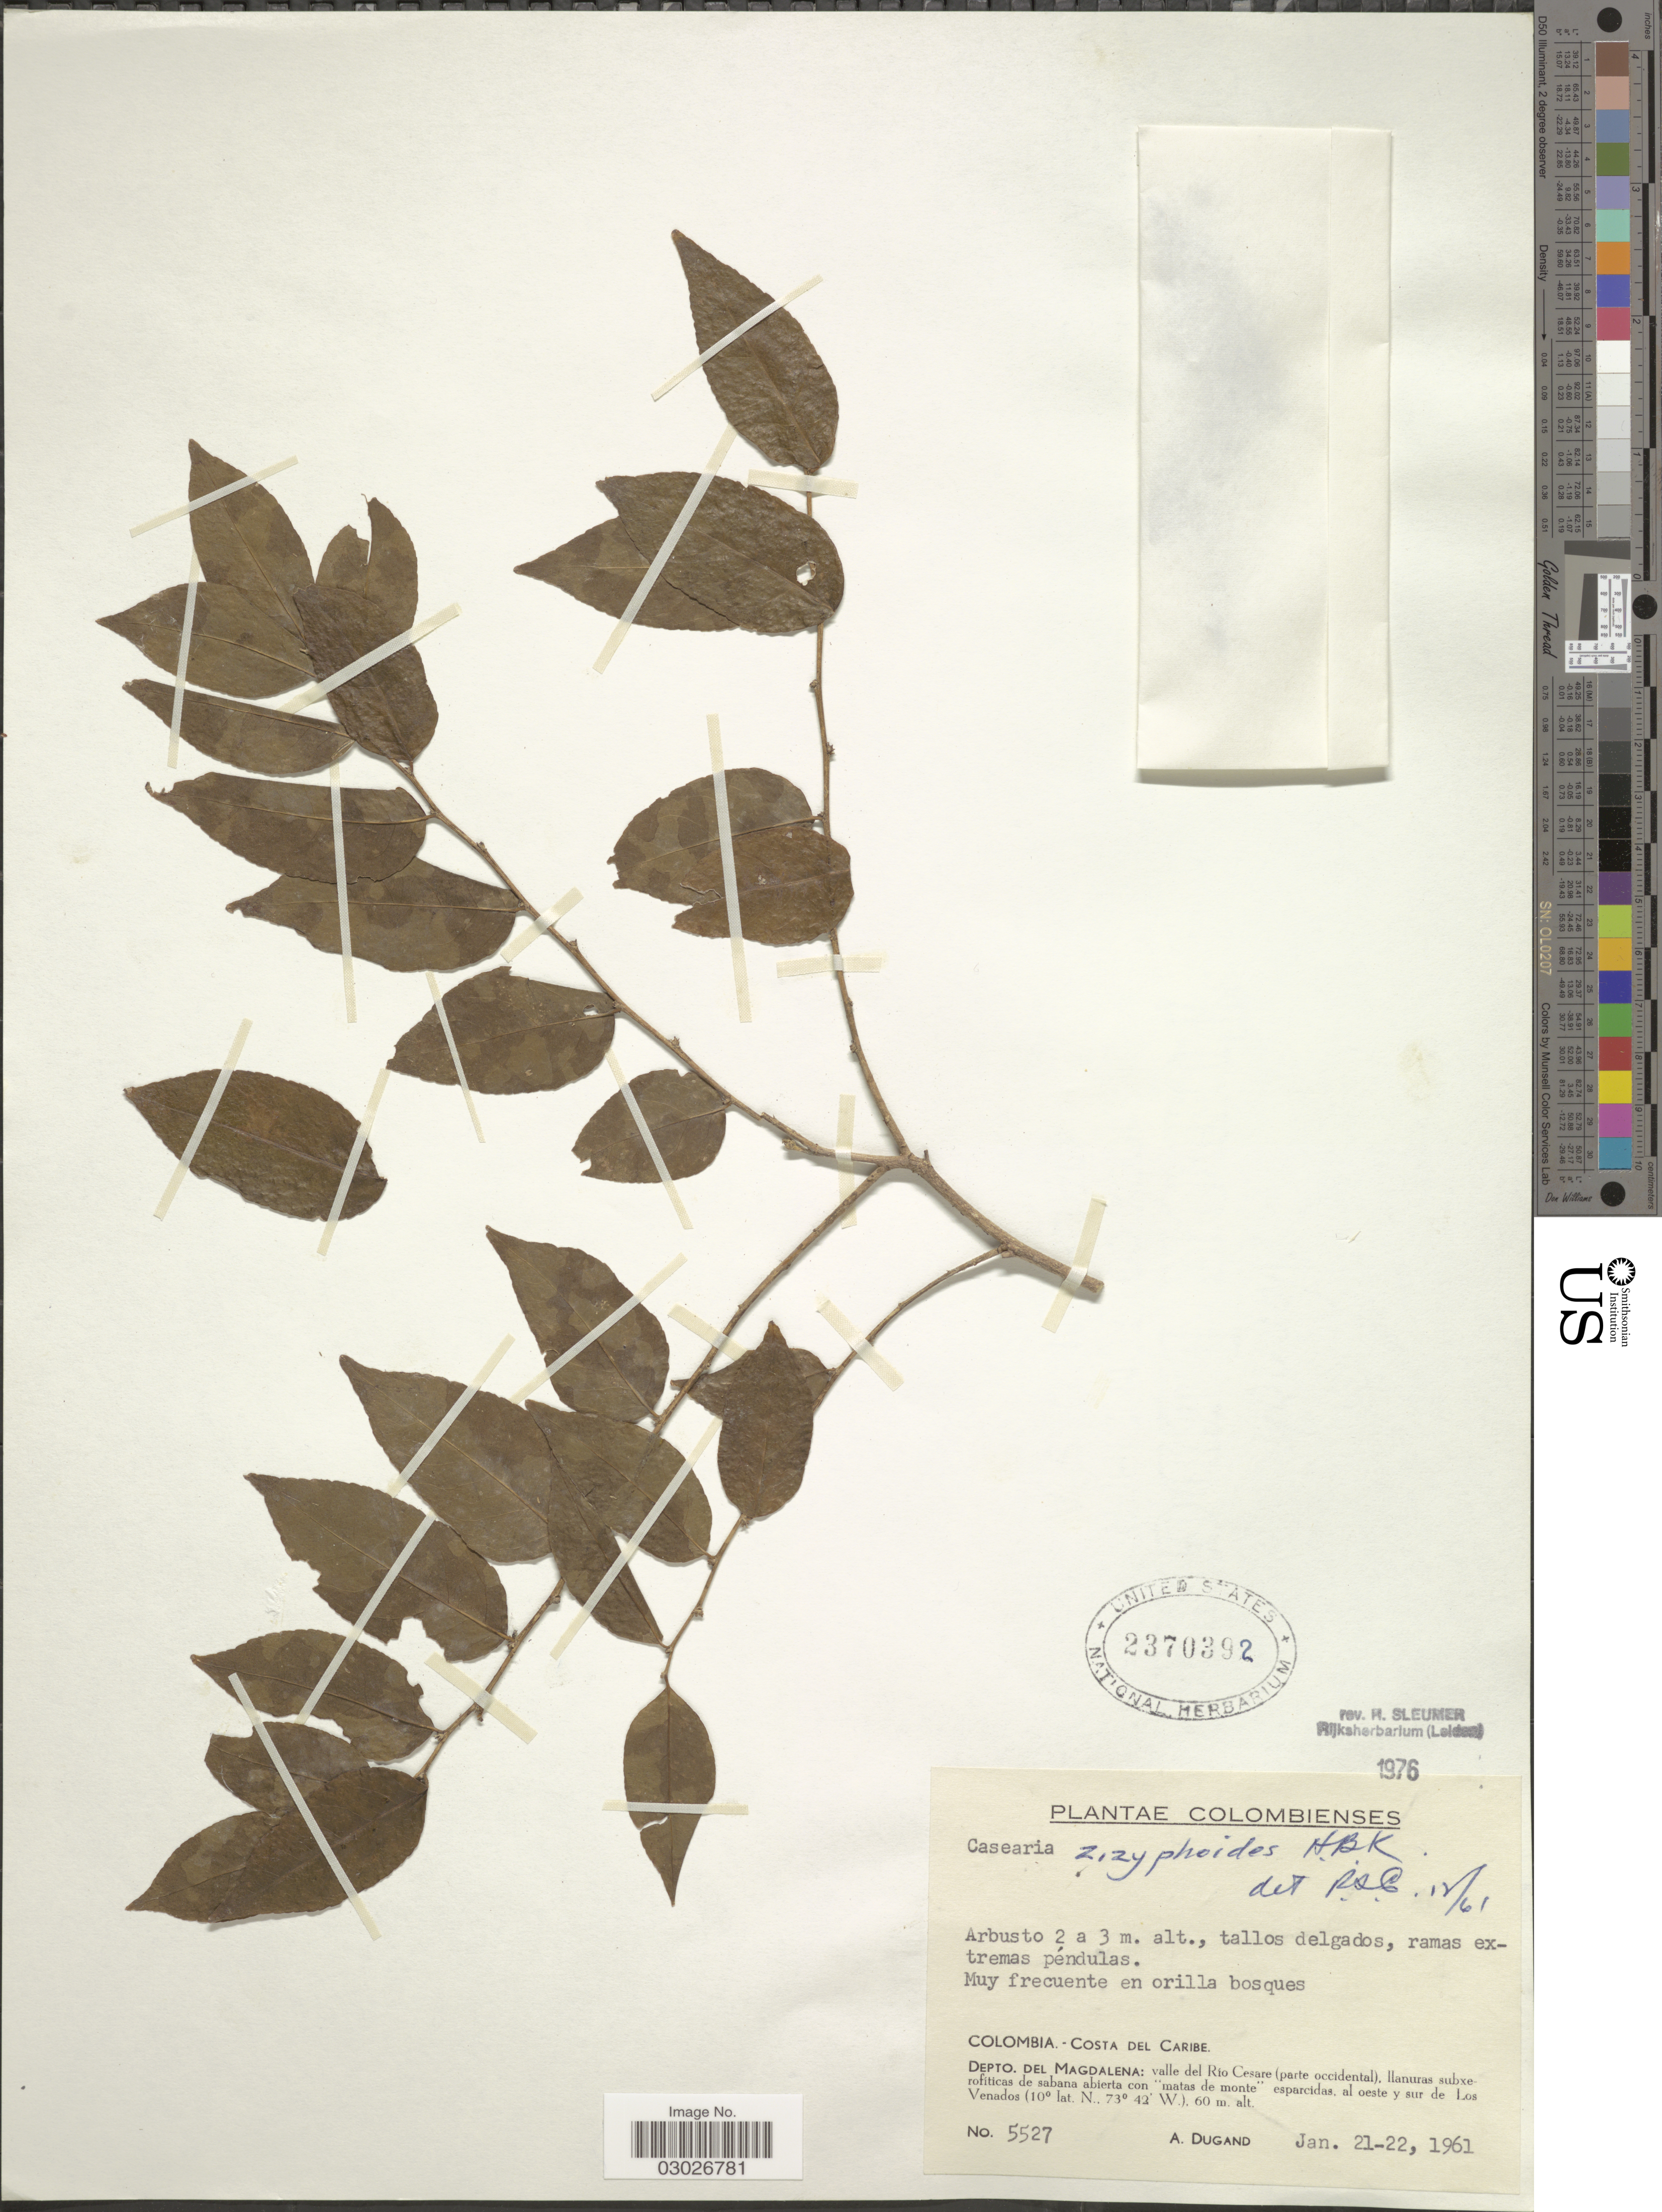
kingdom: Plantae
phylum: Tracheophyta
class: Magnoliopsida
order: Malpighiales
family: Salicaceae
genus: Casearia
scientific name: Casearia zizyphoides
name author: Kunth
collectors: A. Dugand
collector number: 5527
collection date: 1961-01-21/1961-01-22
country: Colombia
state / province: Magdalena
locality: Costa del Caribe. Depto. del Magdalena: Valle del Río Cesare (parte occidental), llanuras subxerofíticas de sabana abierta con "matas de monte" esparcidas, al oeste y sur de Los Venados.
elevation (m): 60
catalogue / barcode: US 2370392